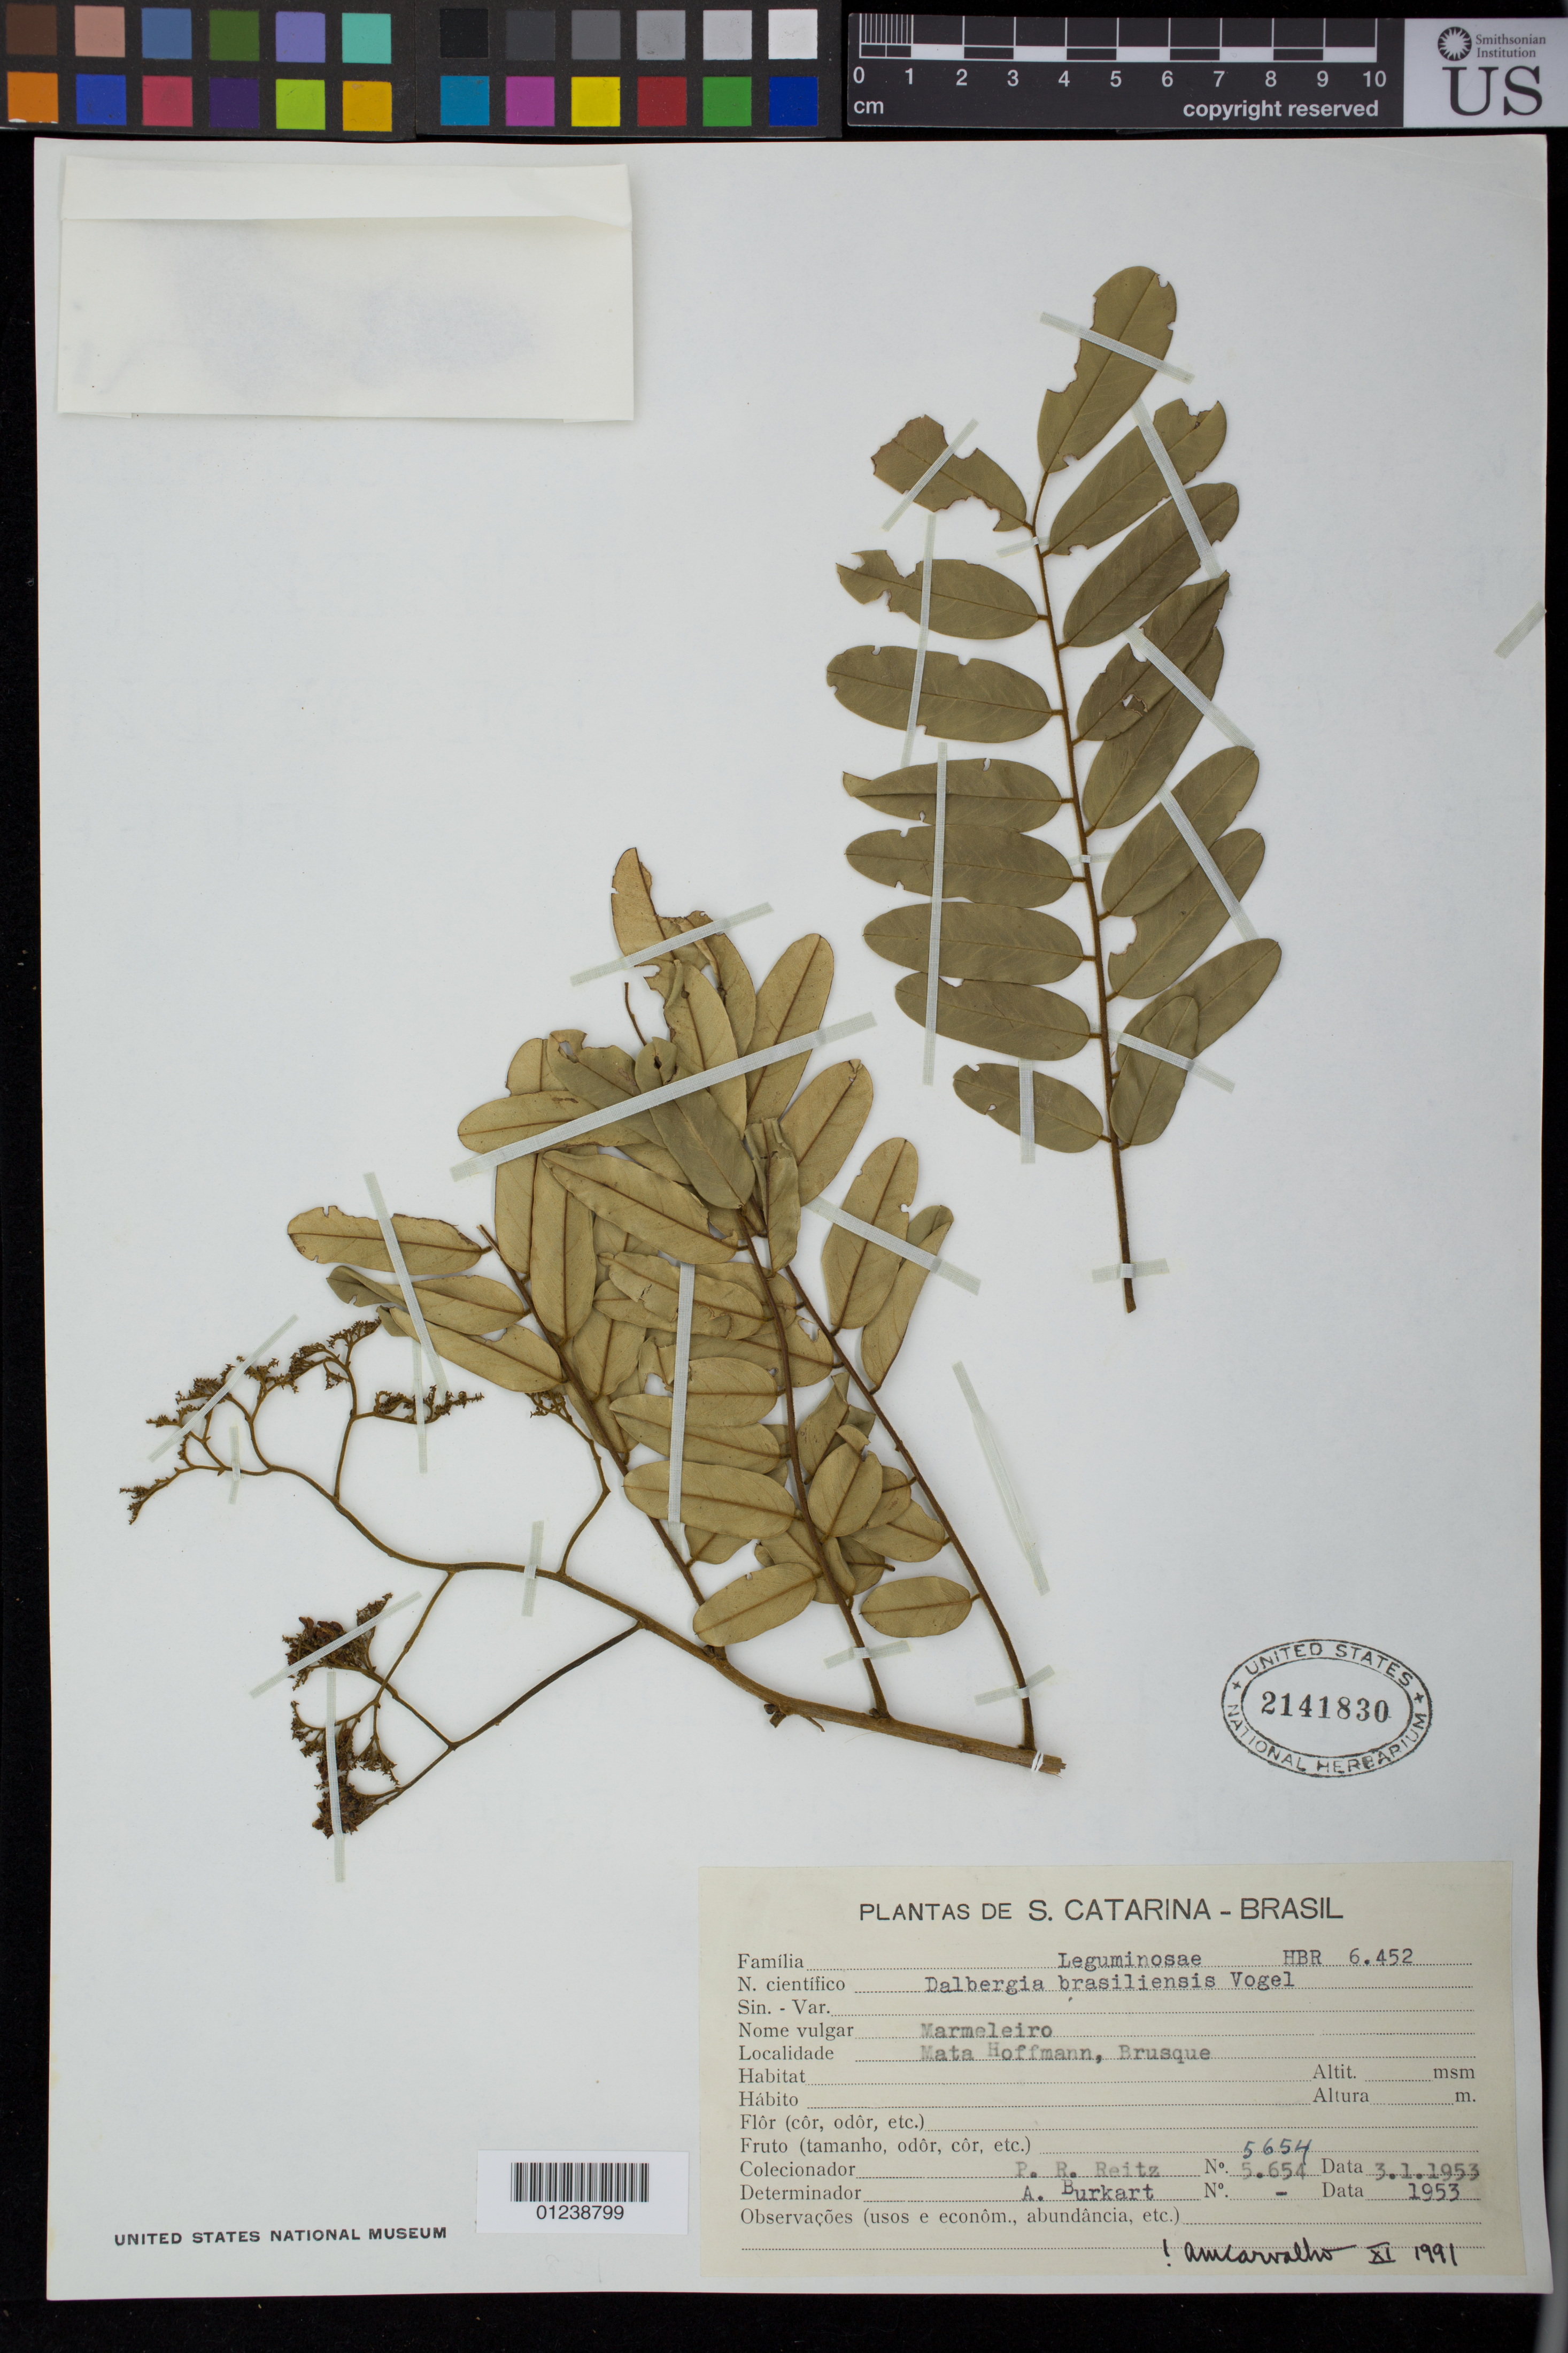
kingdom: Plantae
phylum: Tracheophyta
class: Magnoliopsida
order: Fabales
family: Fabaceae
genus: Dalbergia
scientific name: Dalbergia brasiliensis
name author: Vogel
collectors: R. Reitz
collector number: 5654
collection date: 1953-03-01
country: Brazil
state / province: Santa Catarina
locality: Mata Hoffman, Brusque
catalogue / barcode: US 2141830